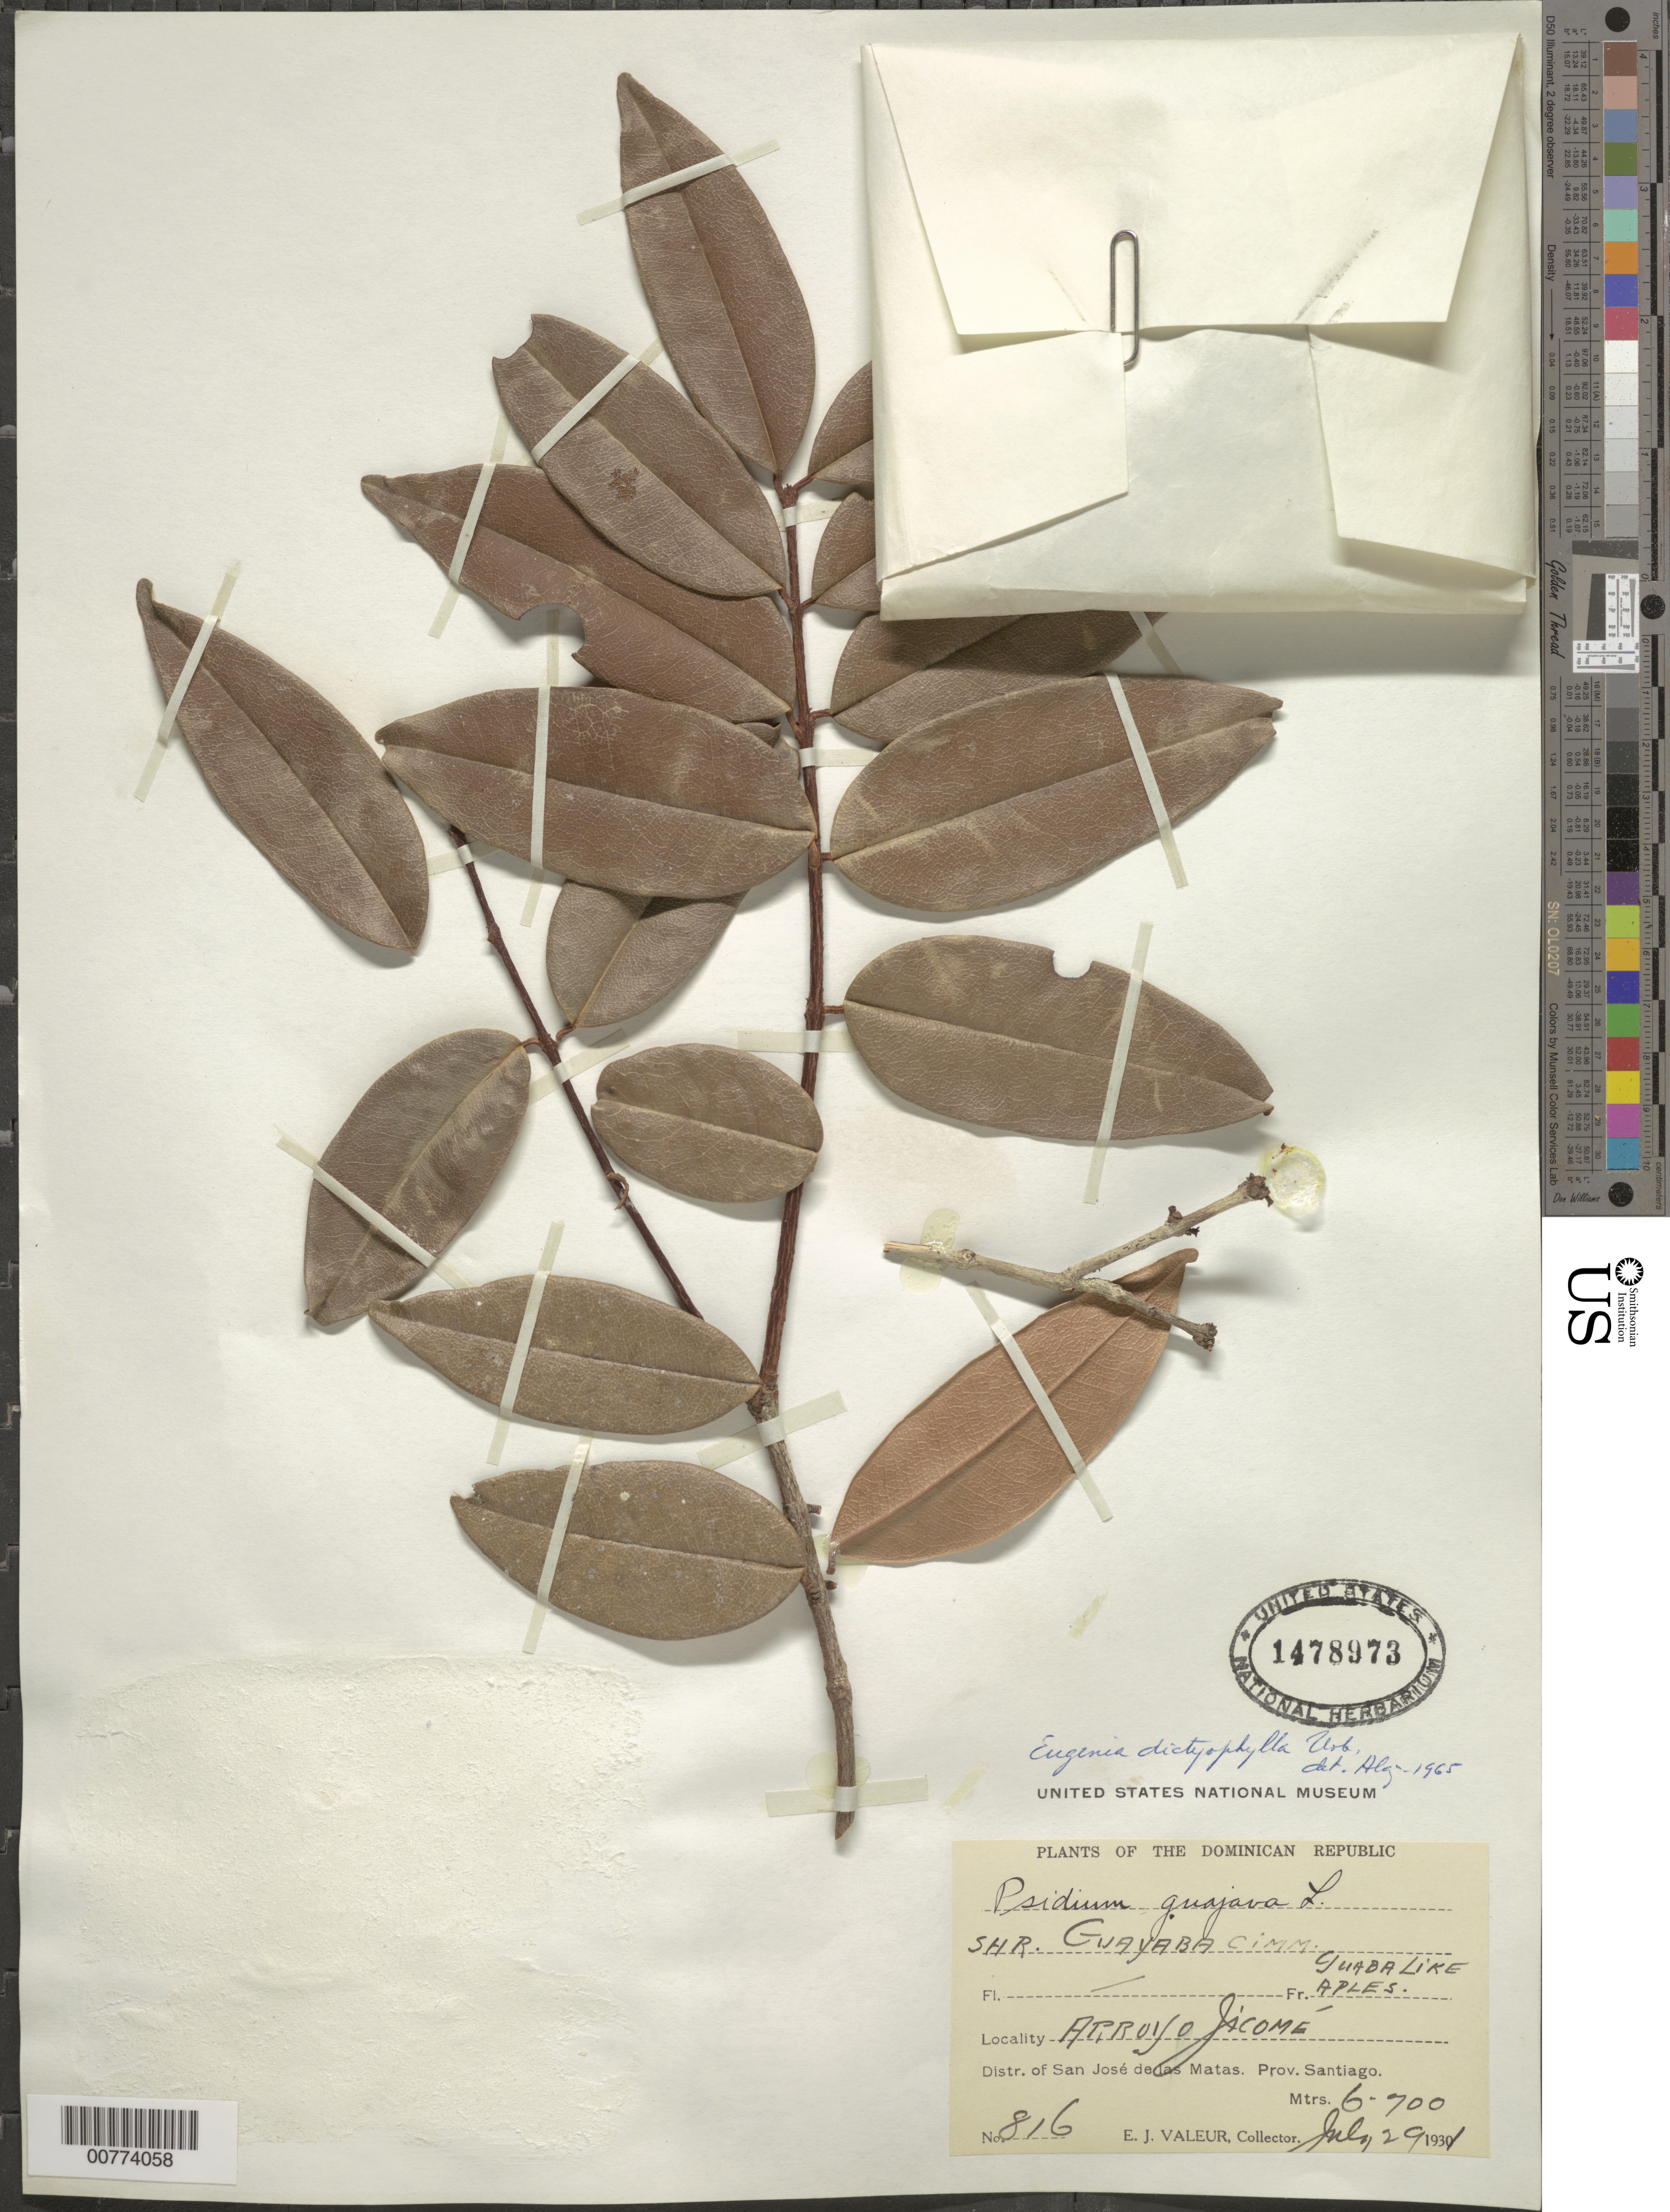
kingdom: Plantae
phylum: Tracheophyta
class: Magnoliopsida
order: Myrtales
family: Myrtaceae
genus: Eugenia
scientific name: Eugenia dictyophylla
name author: Urb.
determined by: Liogier, Alain H.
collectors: E. Valeur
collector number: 816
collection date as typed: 29 Jul 1931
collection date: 1931-07-29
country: Dominican Republic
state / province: Santiago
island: Hispaniola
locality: San José de las Matas, Arroyo Jicomé.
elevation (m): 600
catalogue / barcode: US 1478973